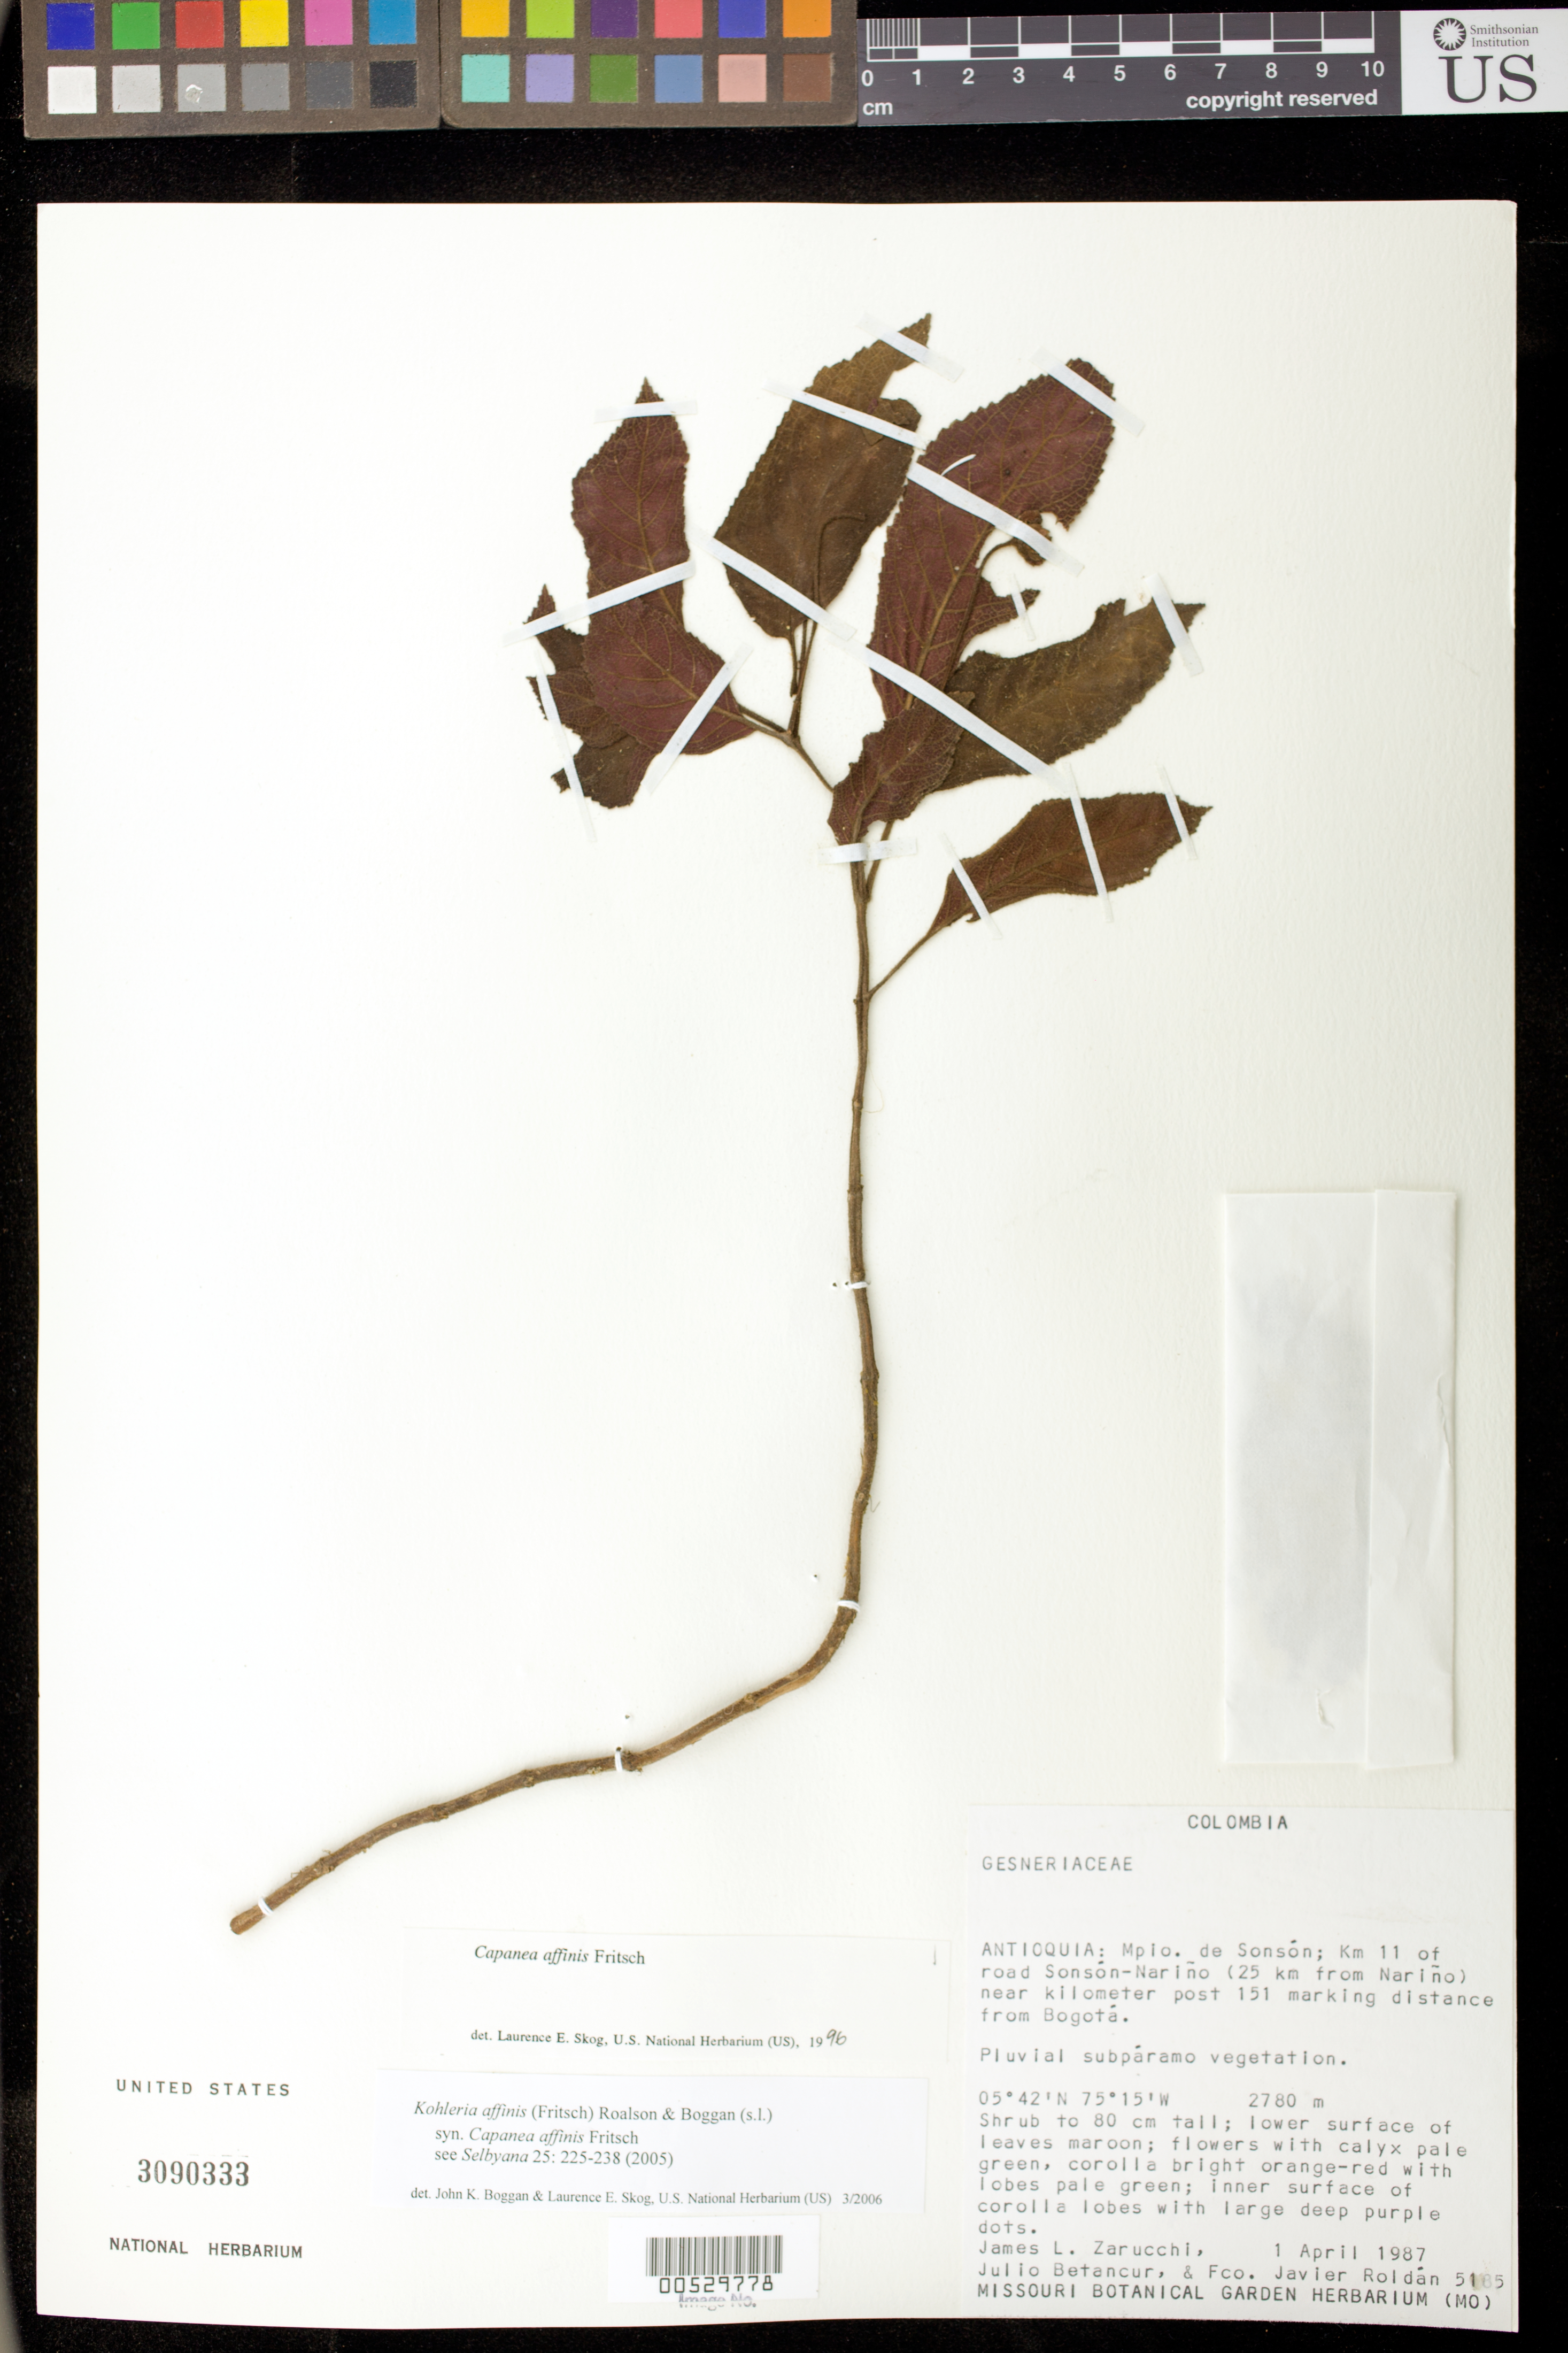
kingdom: Plantae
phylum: Tracheophyta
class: Magnoliopsida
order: Lamiales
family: Gesneriaceae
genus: Kohleria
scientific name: Kohleria affinis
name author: (Fritsch) Roalson & Boggan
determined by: Boggan, J. K.; Skog, L. E.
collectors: J. L. Zarucchi, J. C. Betancur & F. J. Roldán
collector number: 5185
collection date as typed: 01 Apr 1987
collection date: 1987-04-01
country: Colombia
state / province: Antioquia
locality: Mpio. de Sonsón; km 11 of road Sonsón - Nariño (25 km from Nariño) near kilometer post 151 marking distance from Bogotá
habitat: Pluvial subpáramo vegetation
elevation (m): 2780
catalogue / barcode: US 3090333